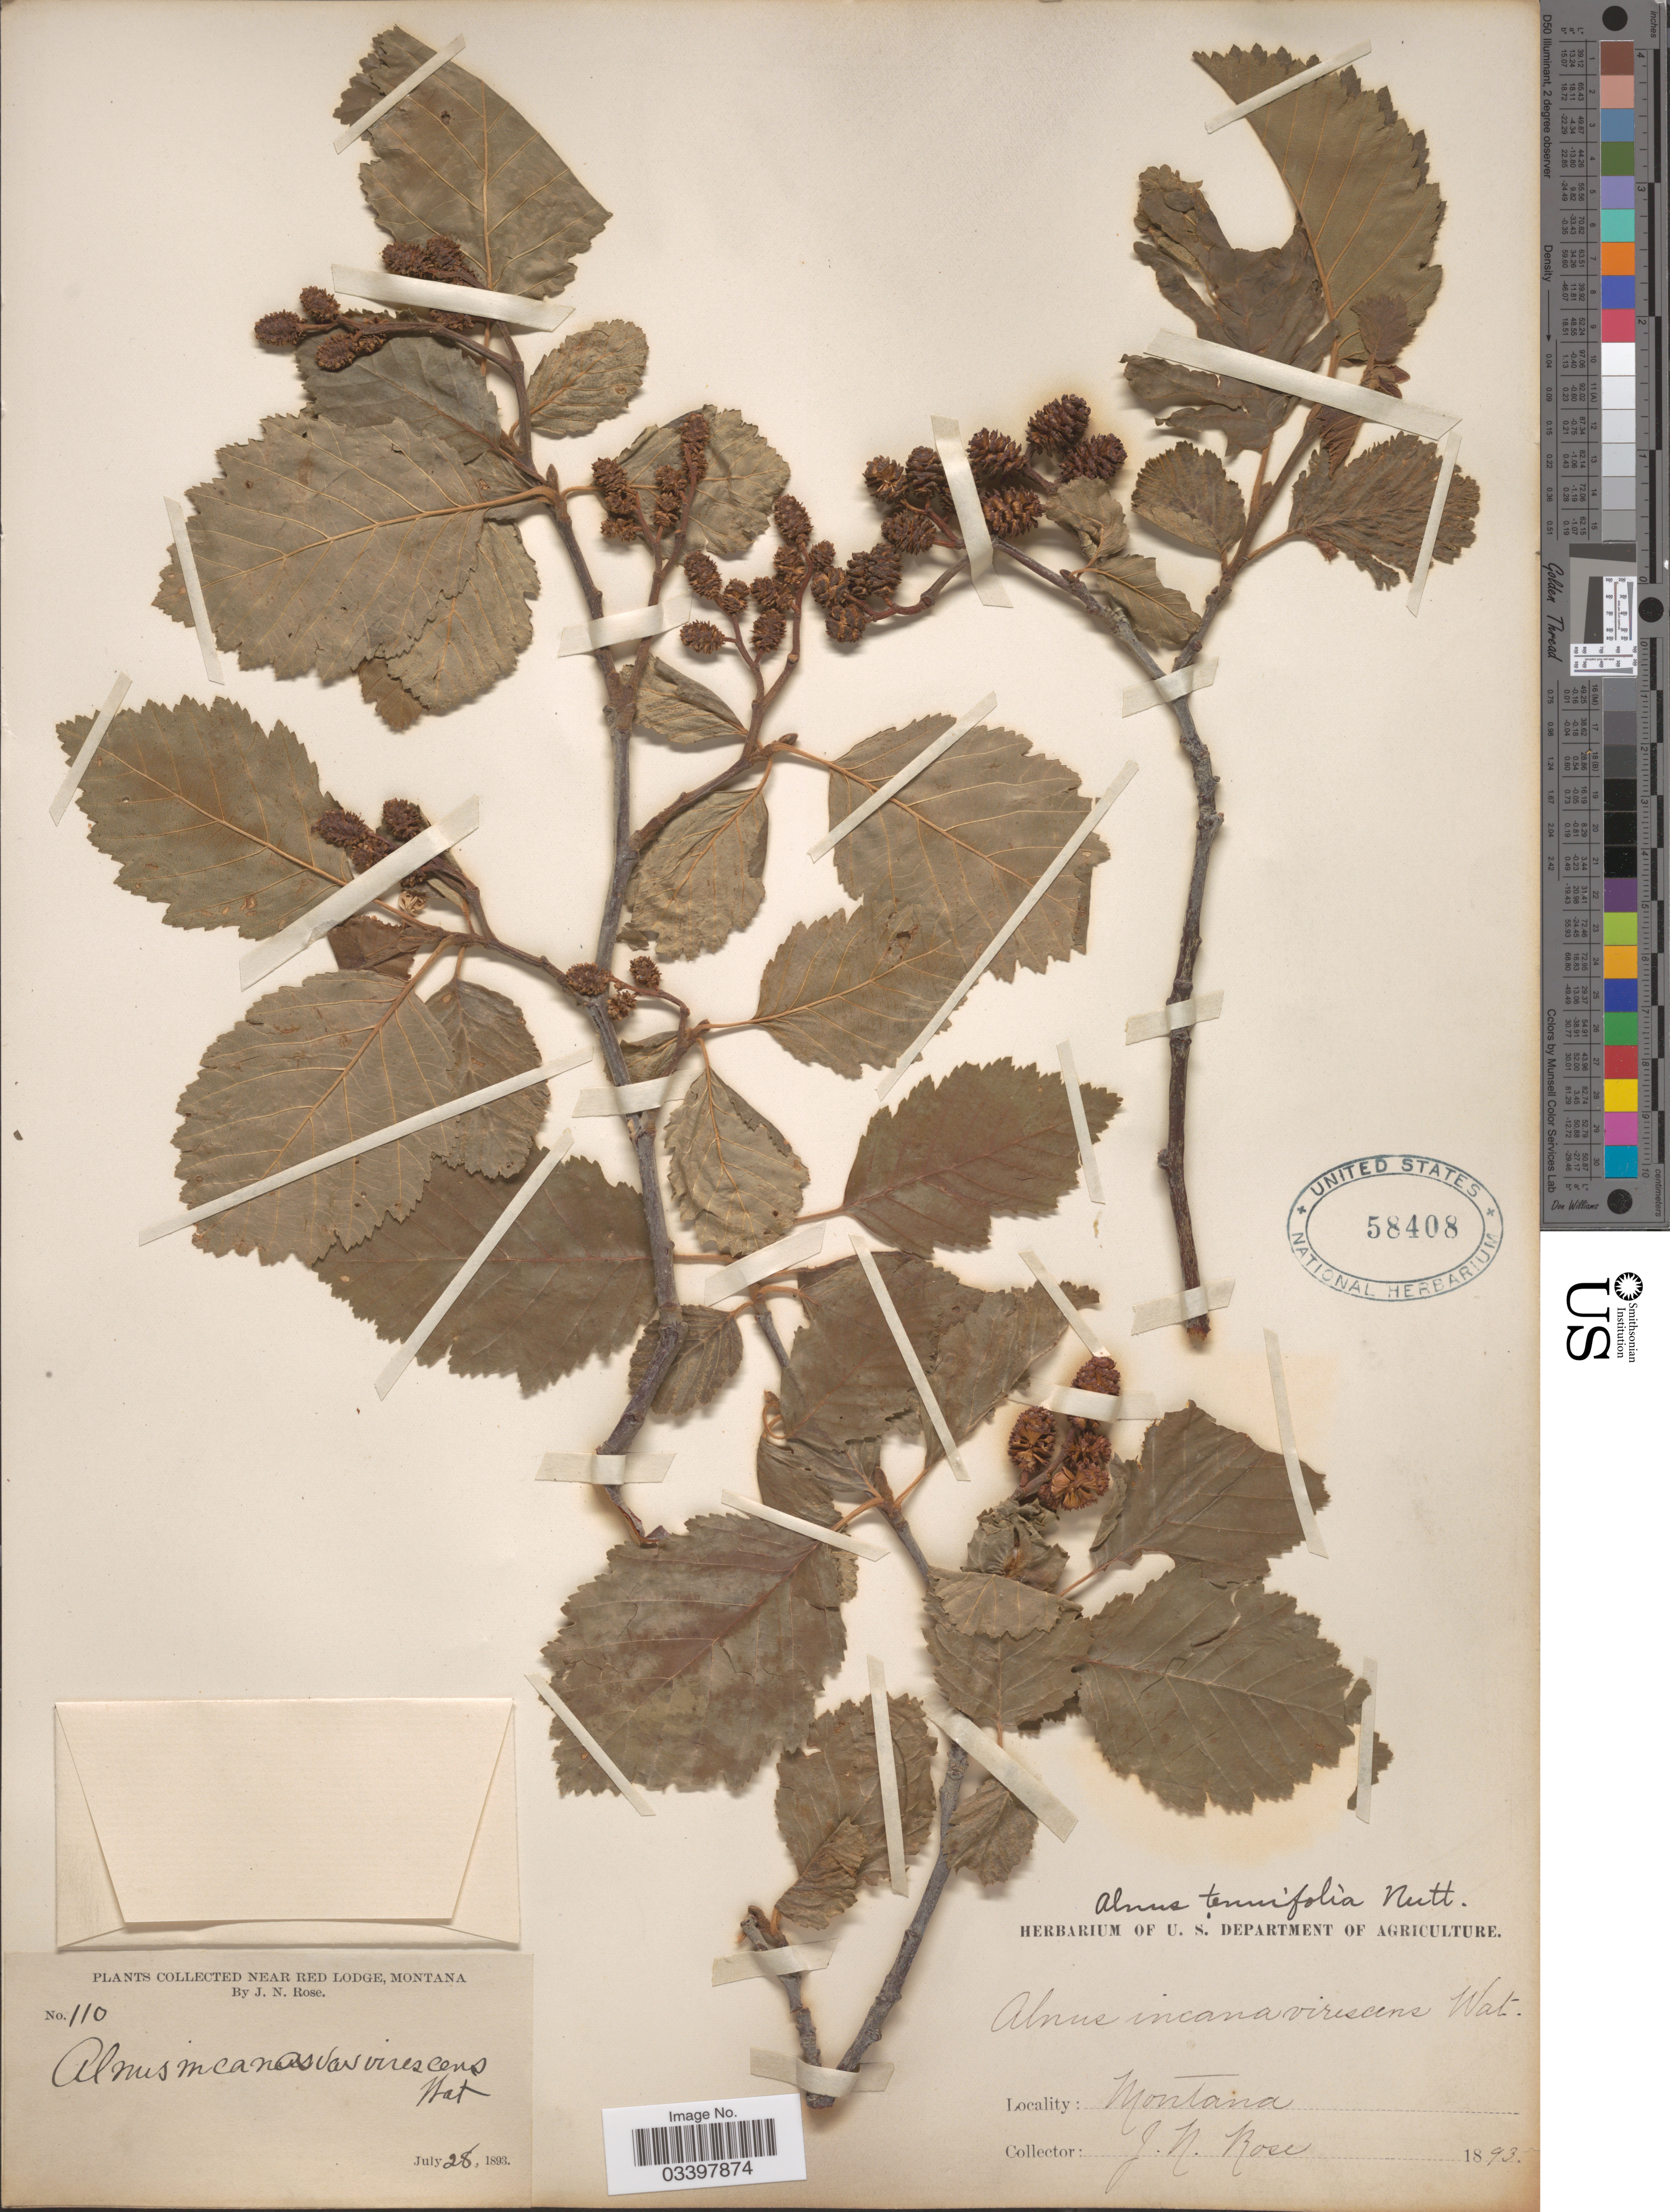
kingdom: Plantae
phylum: Tracheophyta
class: Magnoliopsida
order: Fagales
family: Betulaceae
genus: Alnus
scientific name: Alnus incana subsp. tenuifolia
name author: (Nutt.) Breitung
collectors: J. N. Rose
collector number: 110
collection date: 1893-07-28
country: United States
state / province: Montana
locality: Near Red Lodge.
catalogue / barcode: US 58408